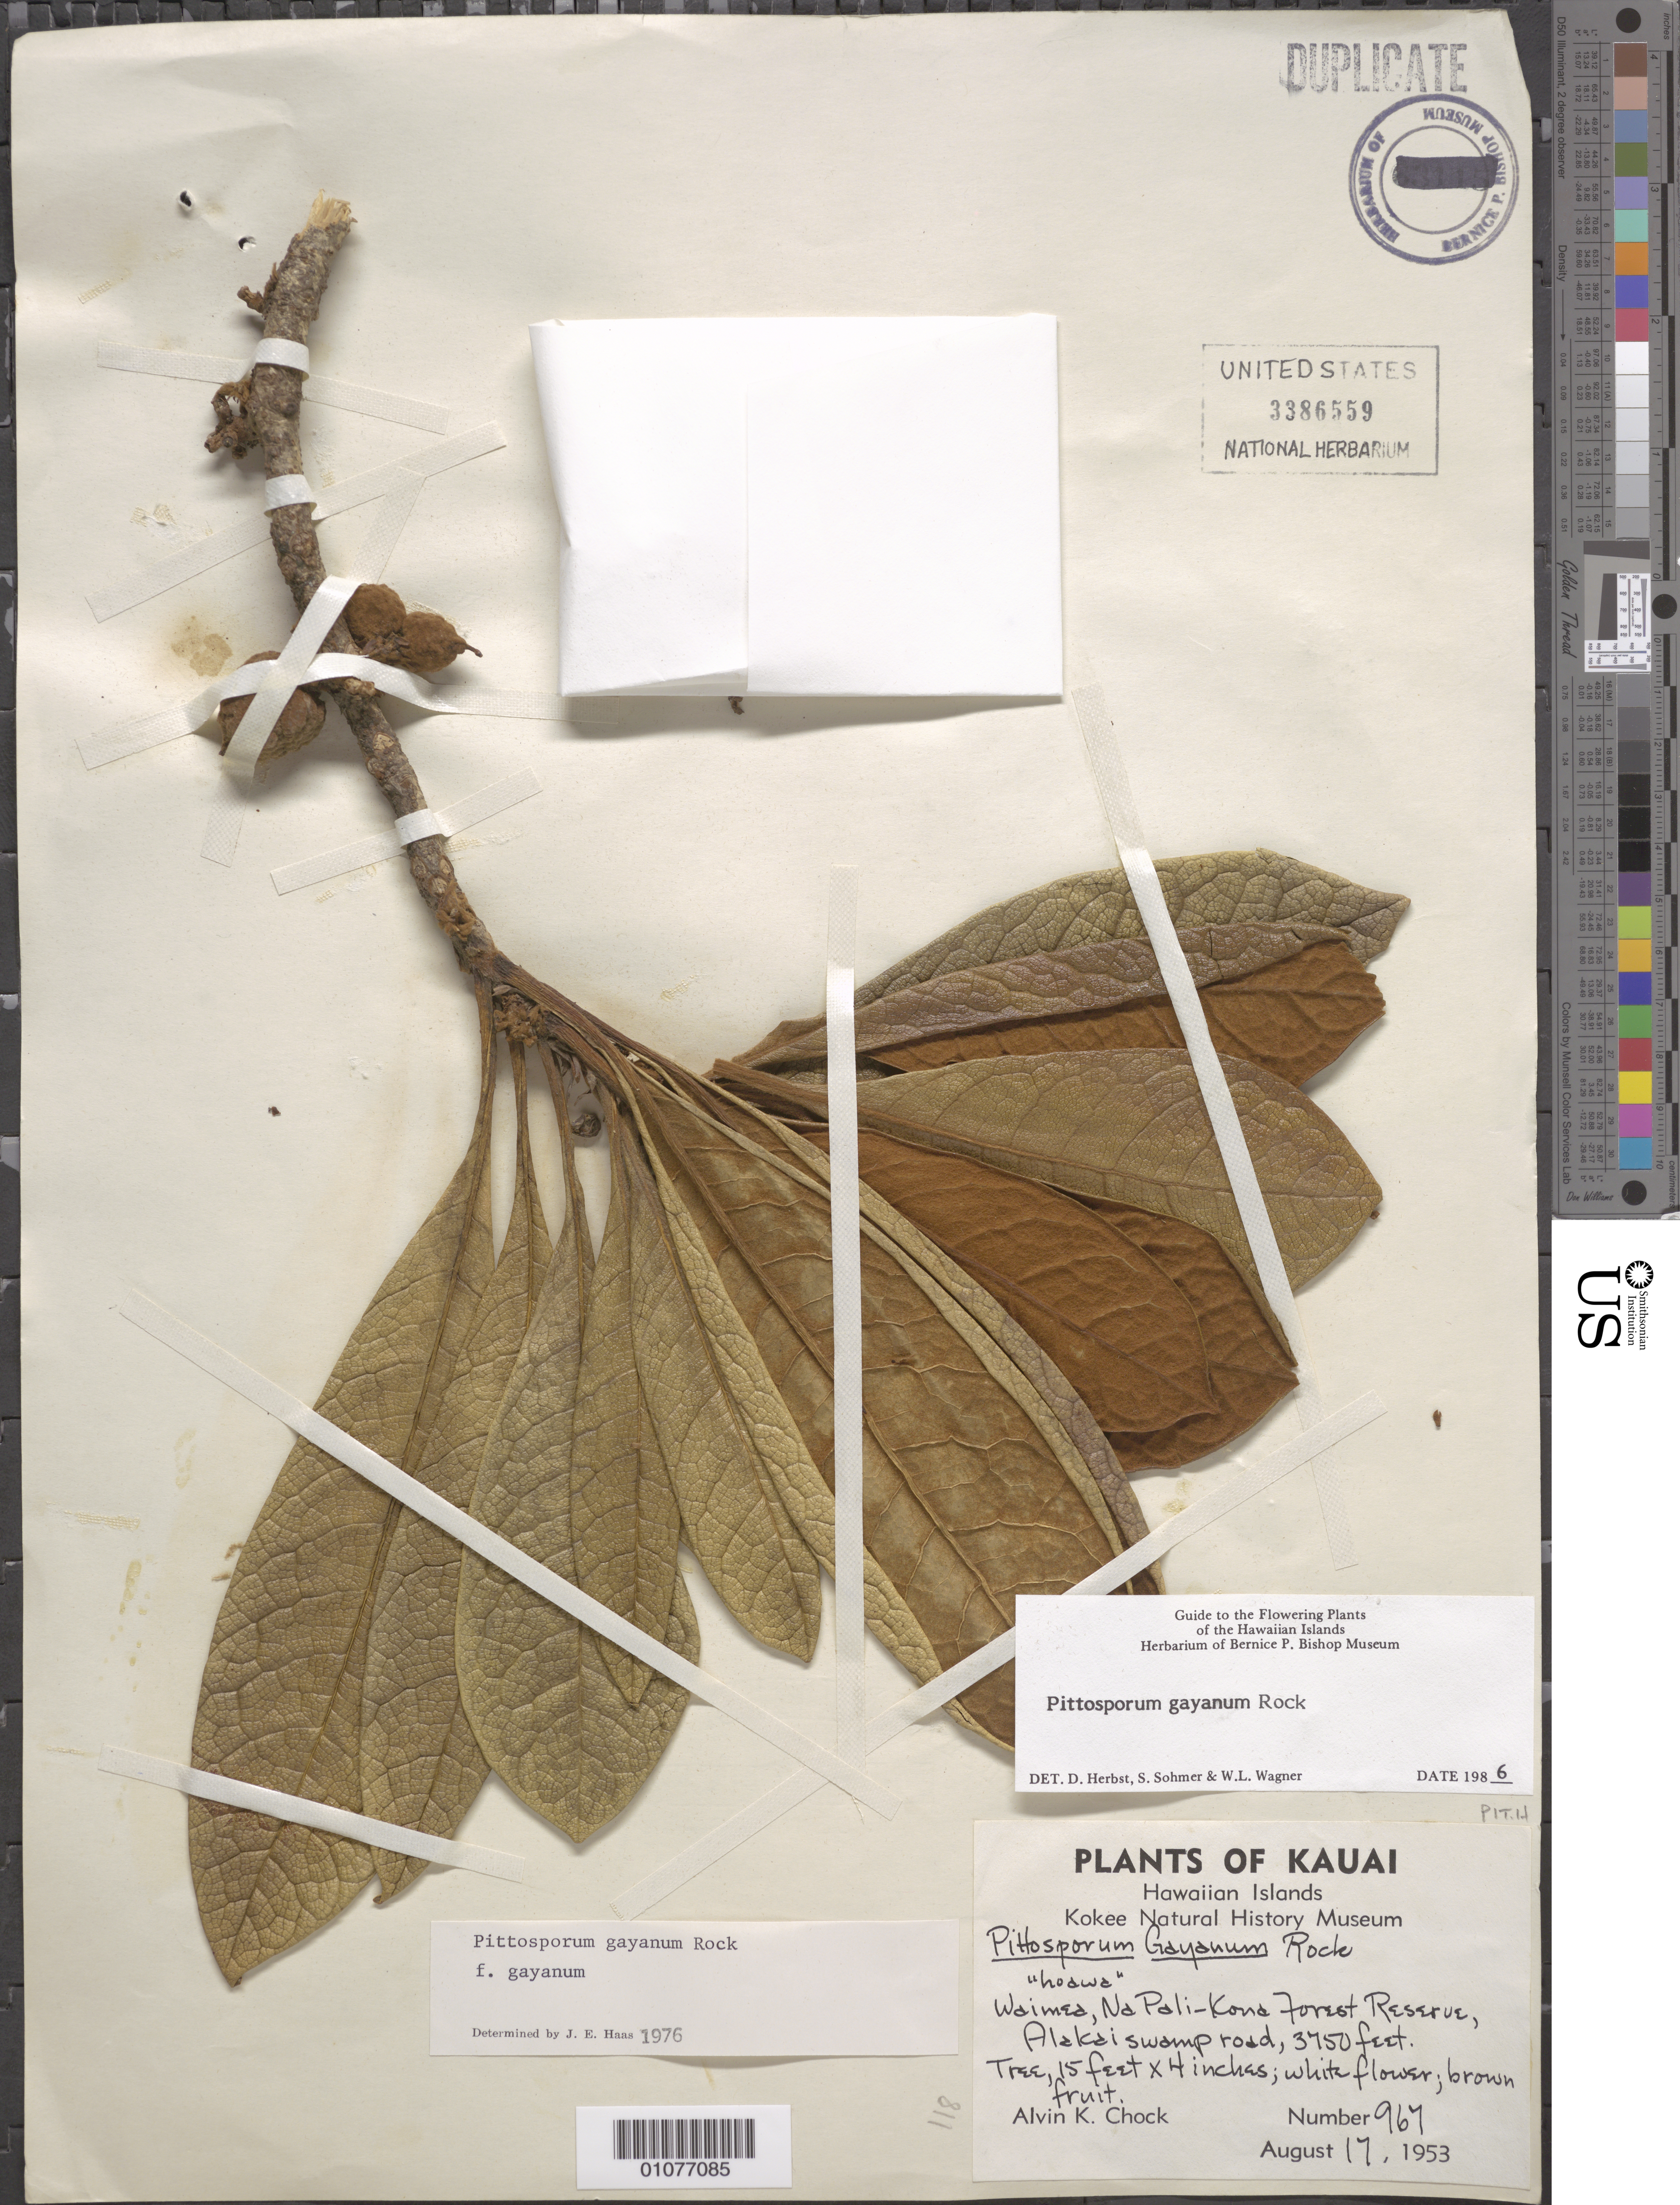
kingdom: Plantae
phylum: Tracheophyta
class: Magnoliopsida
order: Apiales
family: Pittosporaceae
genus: Pittosporum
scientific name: Pittosporum gayanum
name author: Rock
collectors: A. Chock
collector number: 967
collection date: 1953-08-17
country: United States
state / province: Hawaii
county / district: Kauai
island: Kaua'i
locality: Waimea District, Na Pali-Kona Forest Reserve, Alakai swamp road.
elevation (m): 1143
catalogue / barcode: US 3386559